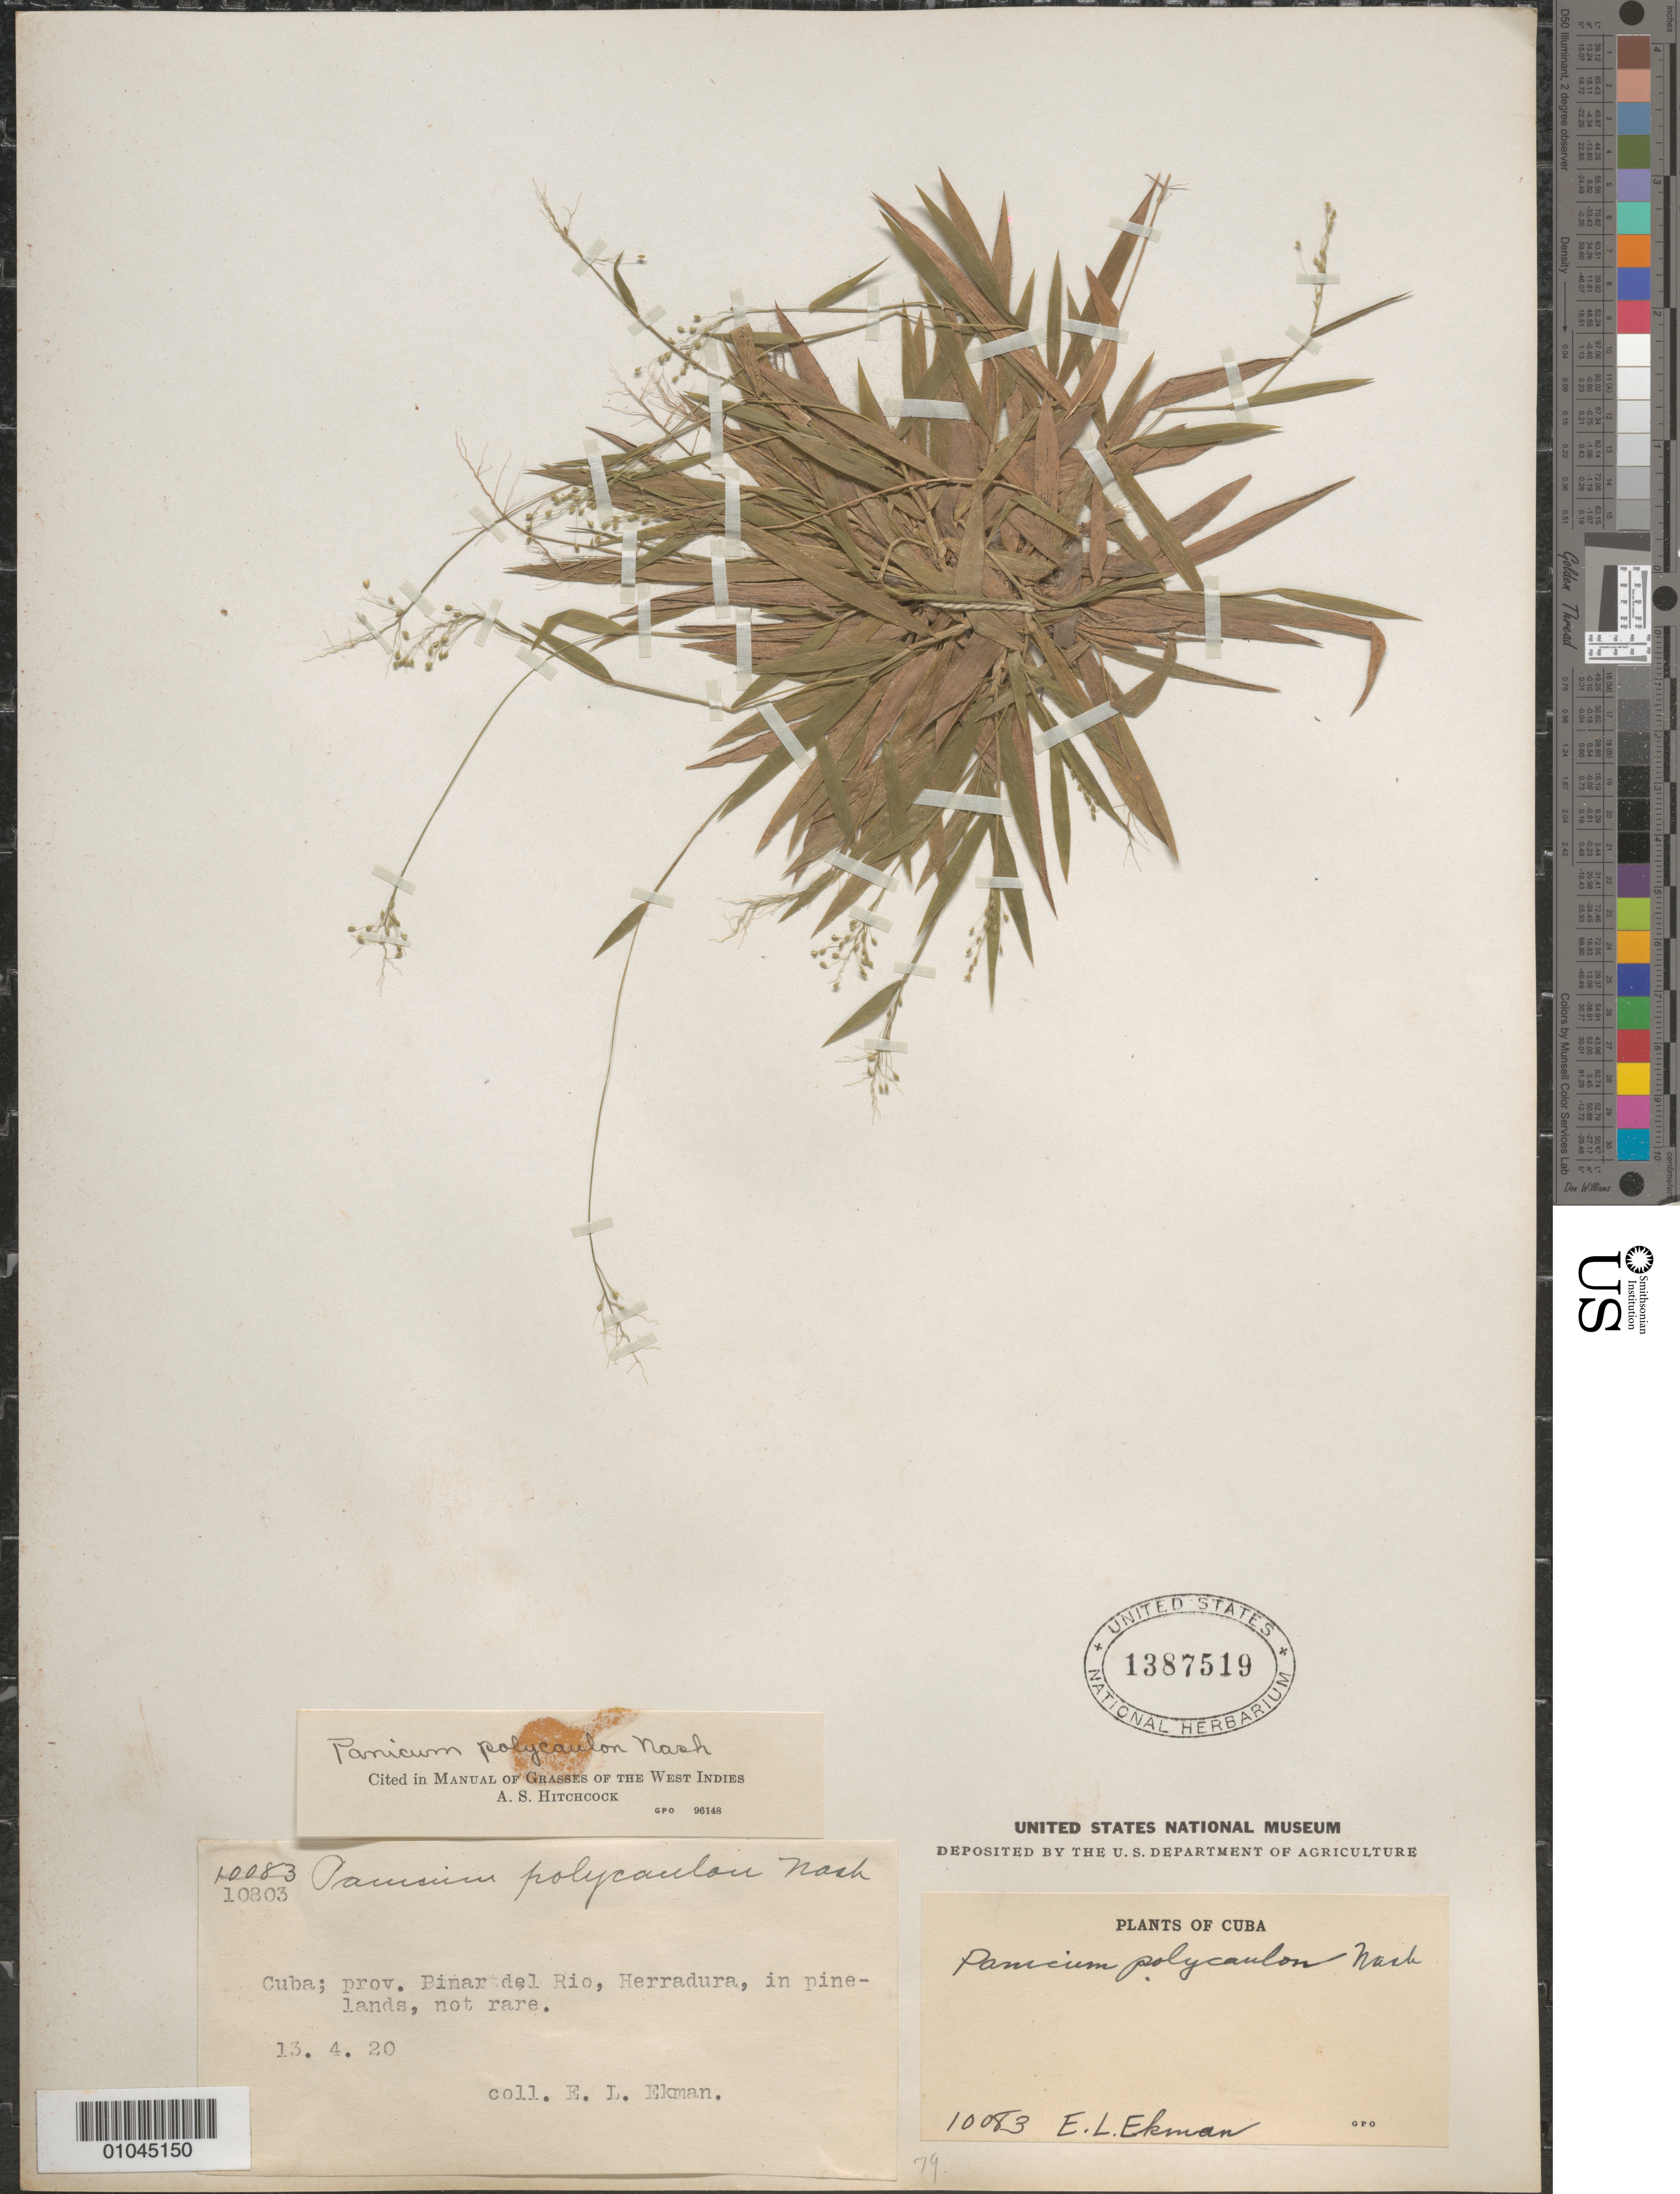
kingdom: Plantae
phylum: Tracheophyta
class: Liliopsida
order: Poales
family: Poaceae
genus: Panicum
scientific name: Panicum polycaulon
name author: Nash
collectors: E. L. Ekman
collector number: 10083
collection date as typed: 13 Apr 1920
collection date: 1920-04-13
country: Cuba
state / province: Pinar del Rio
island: Cuba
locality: Herradura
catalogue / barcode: US 1387519